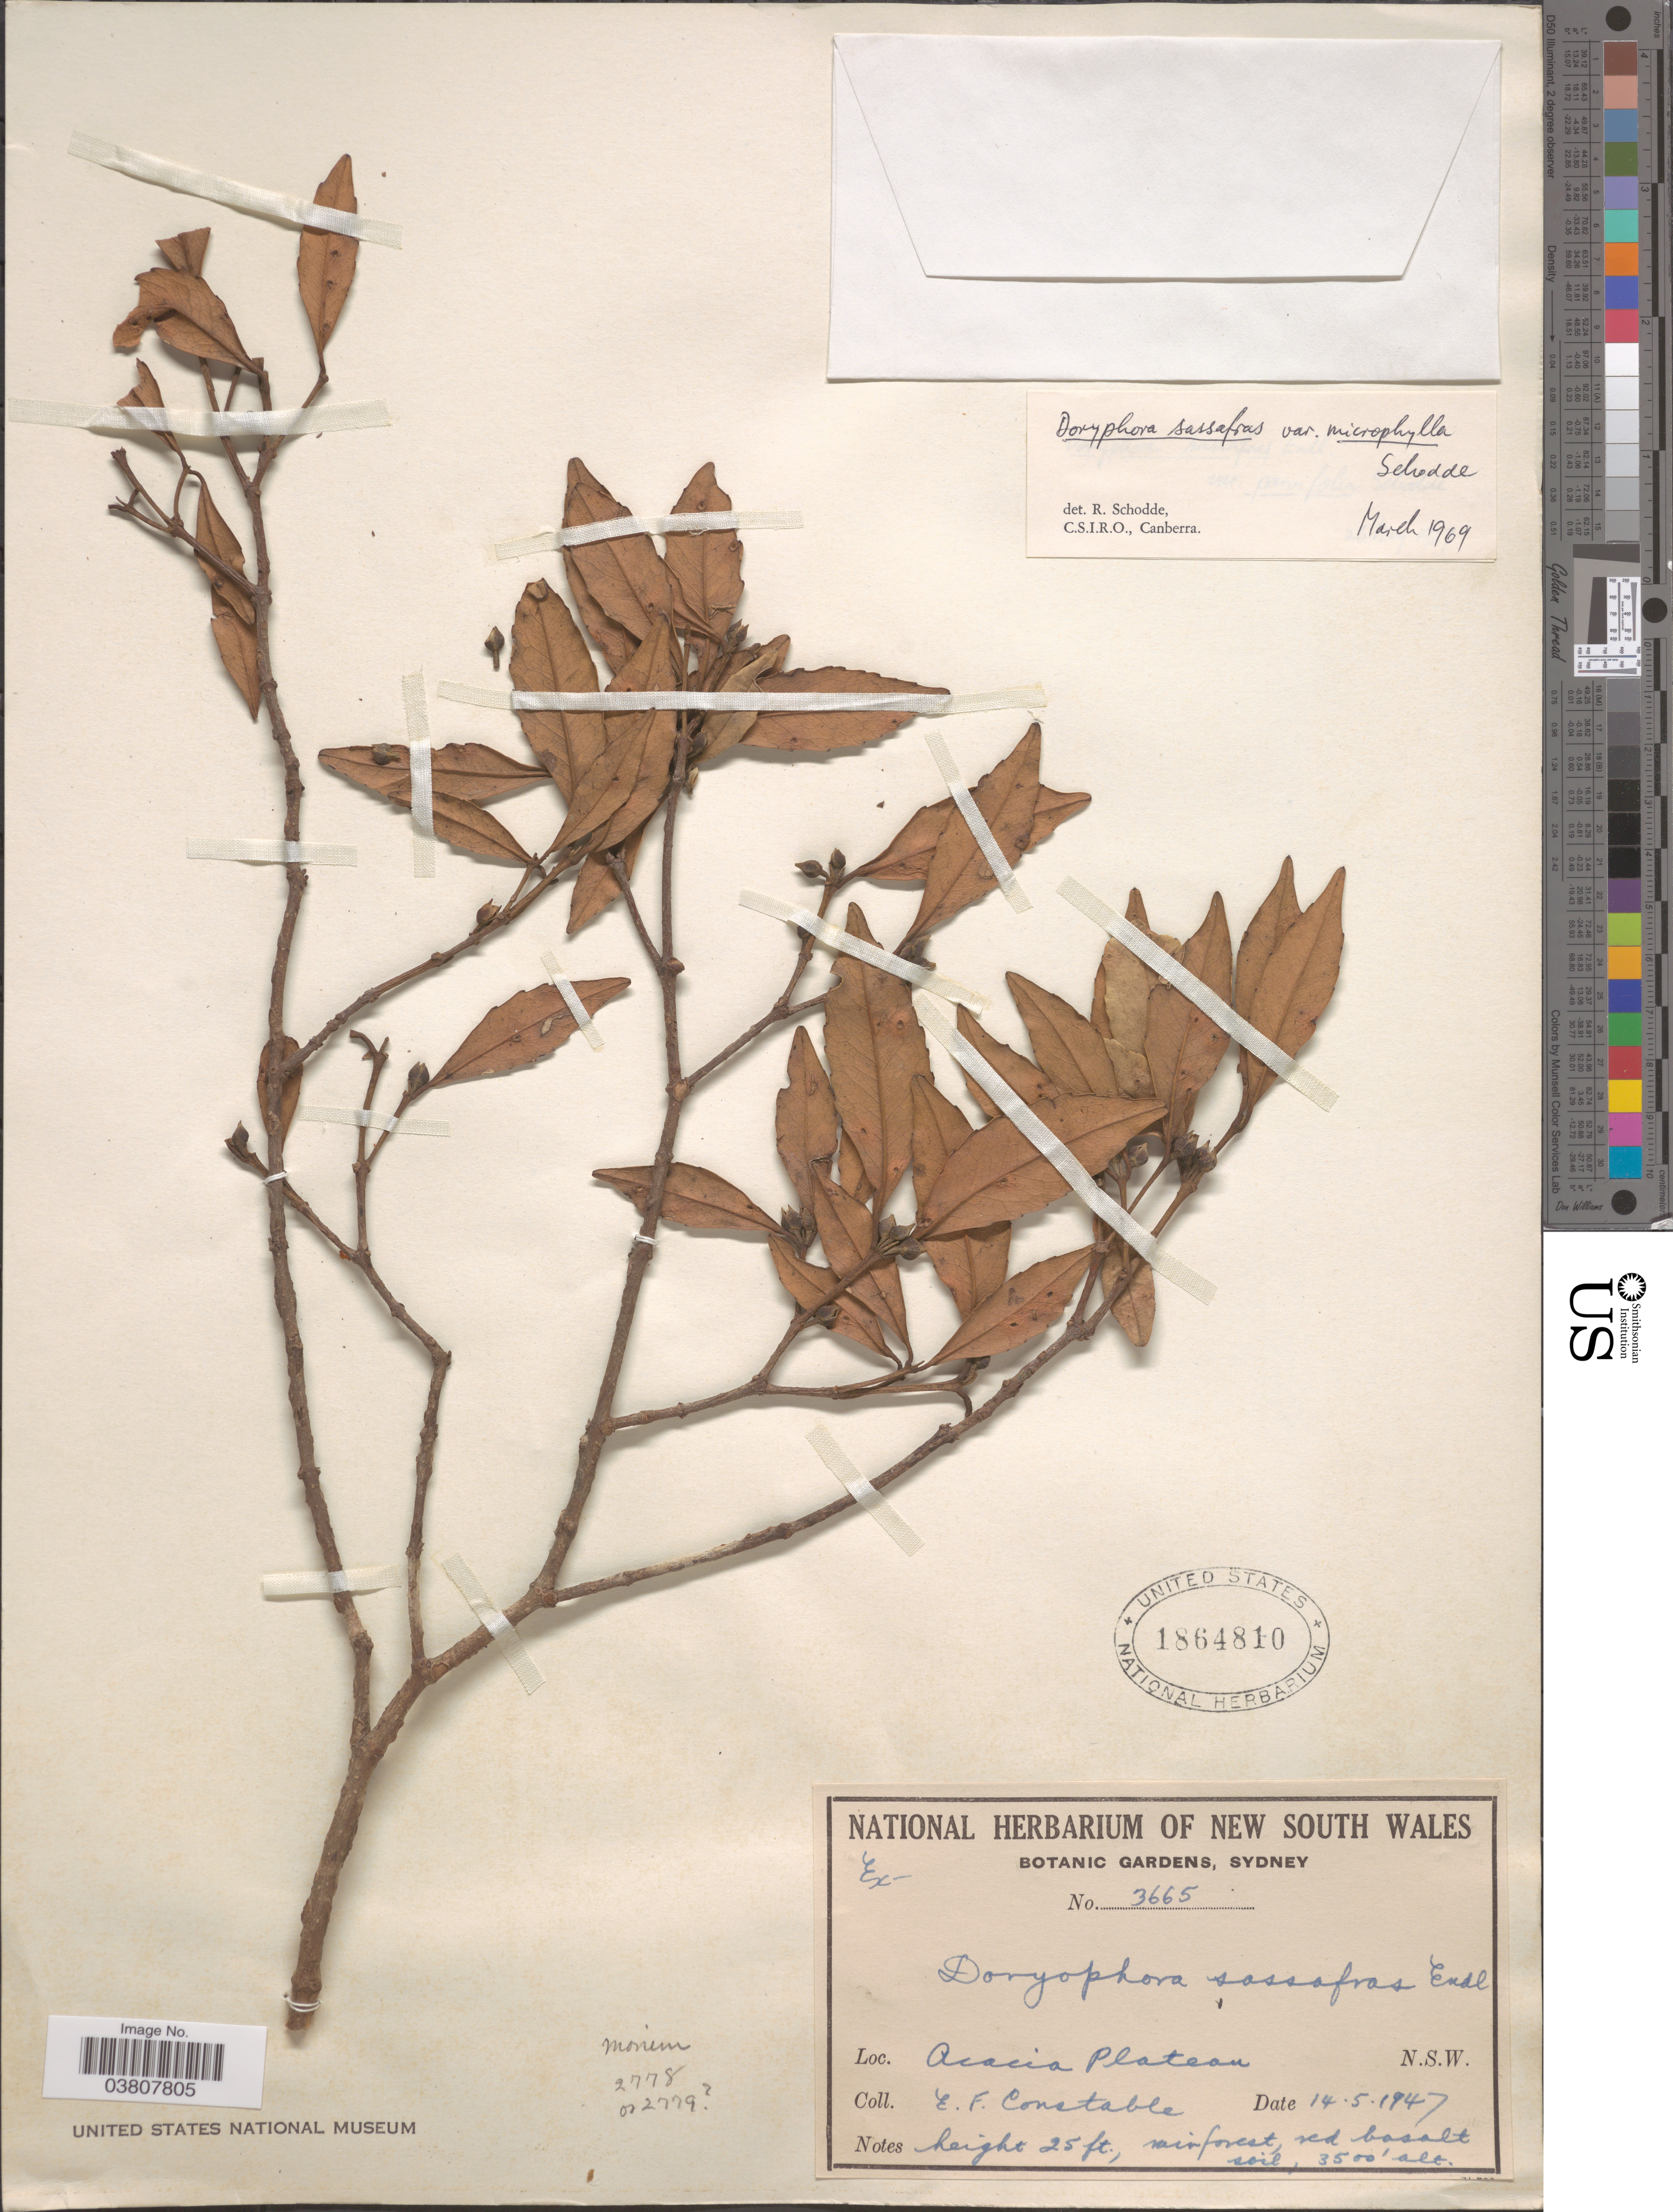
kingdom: Plantae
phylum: Tracheophyta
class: Magnoliopsida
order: Laurales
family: Atherospermataceae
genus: Doryphora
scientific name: Doryphora sassafras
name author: Endl.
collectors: E. F. Constable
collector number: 3665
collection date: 1947-05-14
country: Australia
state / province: New South Wales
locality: Acacia Plateau.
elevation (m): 1067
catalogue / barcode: US 1864810